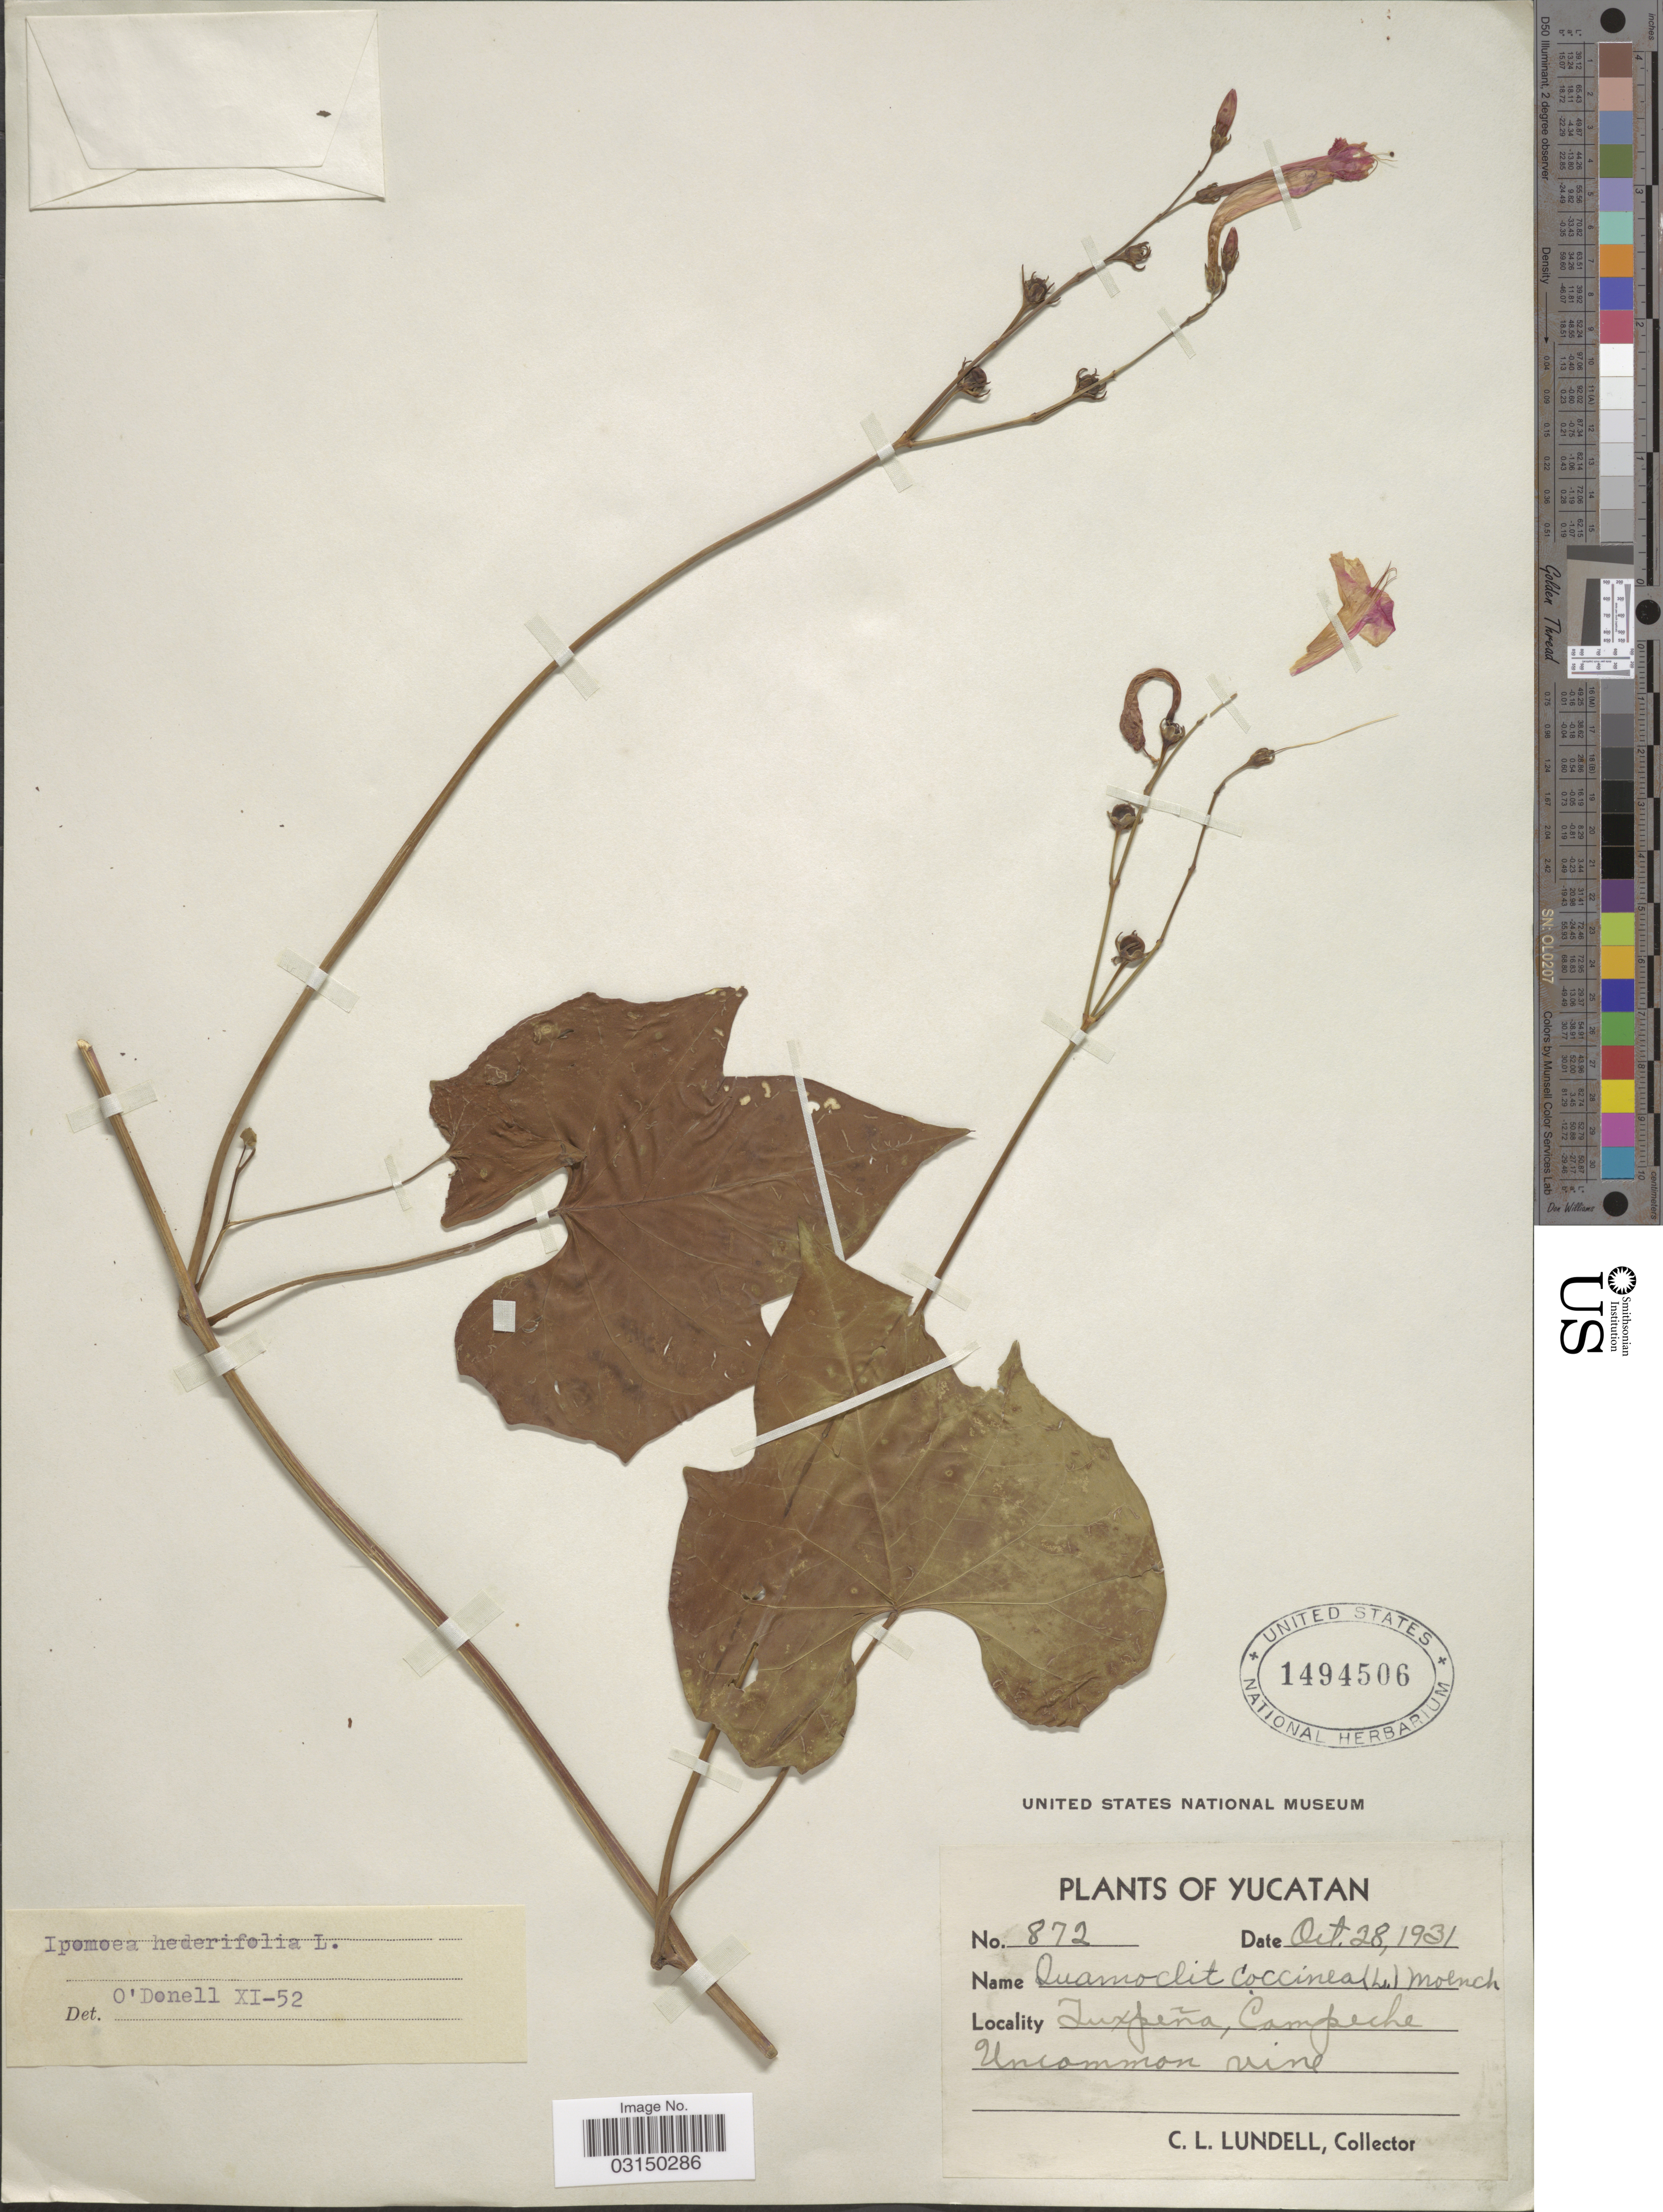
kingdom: Plantae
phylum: Tracheophyta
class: Magnoliopsida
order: Solanales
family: Convolvulaceae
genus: Ipomoea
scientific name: Ipomoea hederifolia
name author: L.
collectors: C. L. Lundell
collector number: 872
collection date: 1931-10-28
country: Mexico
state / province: Campeche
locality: Tuxpeña, Campeche.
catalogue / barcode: US 1494506